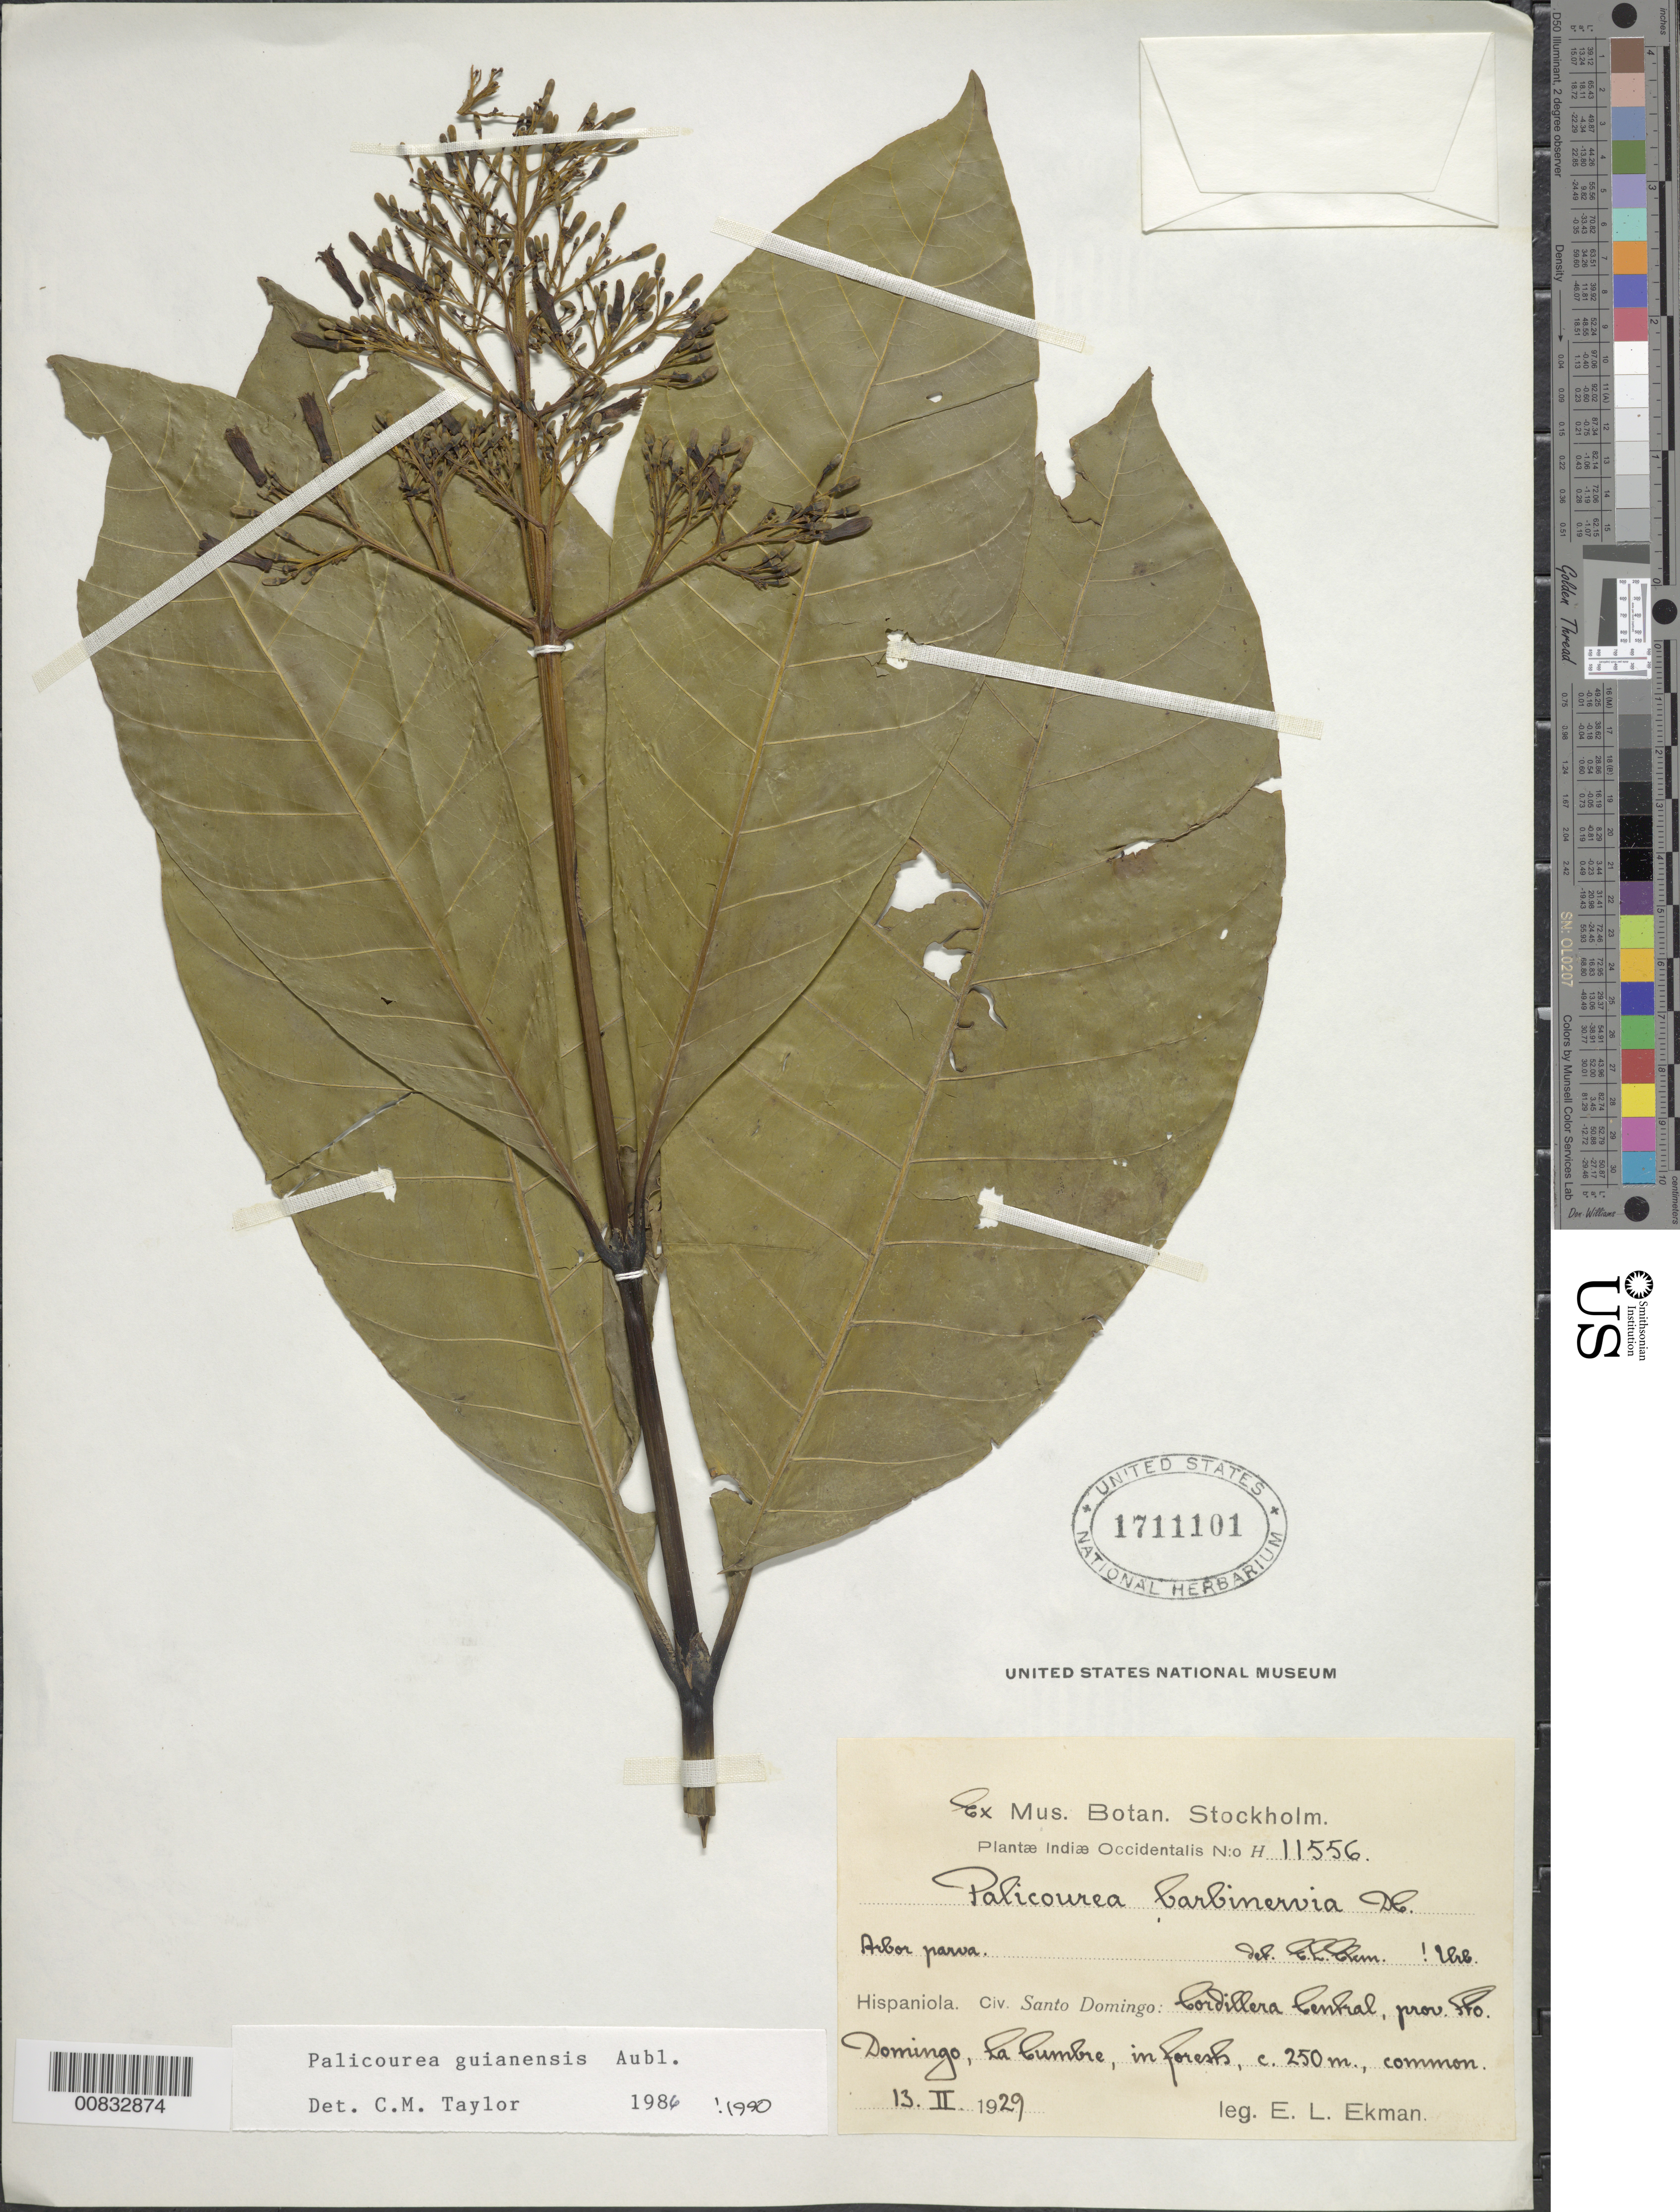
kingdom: Plantae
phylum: Tracheophyta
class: Magnoliopsida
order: Gentianales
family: Rubiaceae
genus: Palicourea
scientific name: Palicourea guianensis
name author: Aubl.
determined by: Taylor, Charlotte M.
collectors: E. L. Ekman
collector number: H 11556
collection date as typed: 13 Feb 1929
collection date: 1929-02-13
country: Dominican Republic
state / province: Distrito Nacional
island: Hispaniola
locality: Cordillera Central, La Cumbre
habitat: In forests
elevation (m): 350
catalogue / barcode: US 1711101